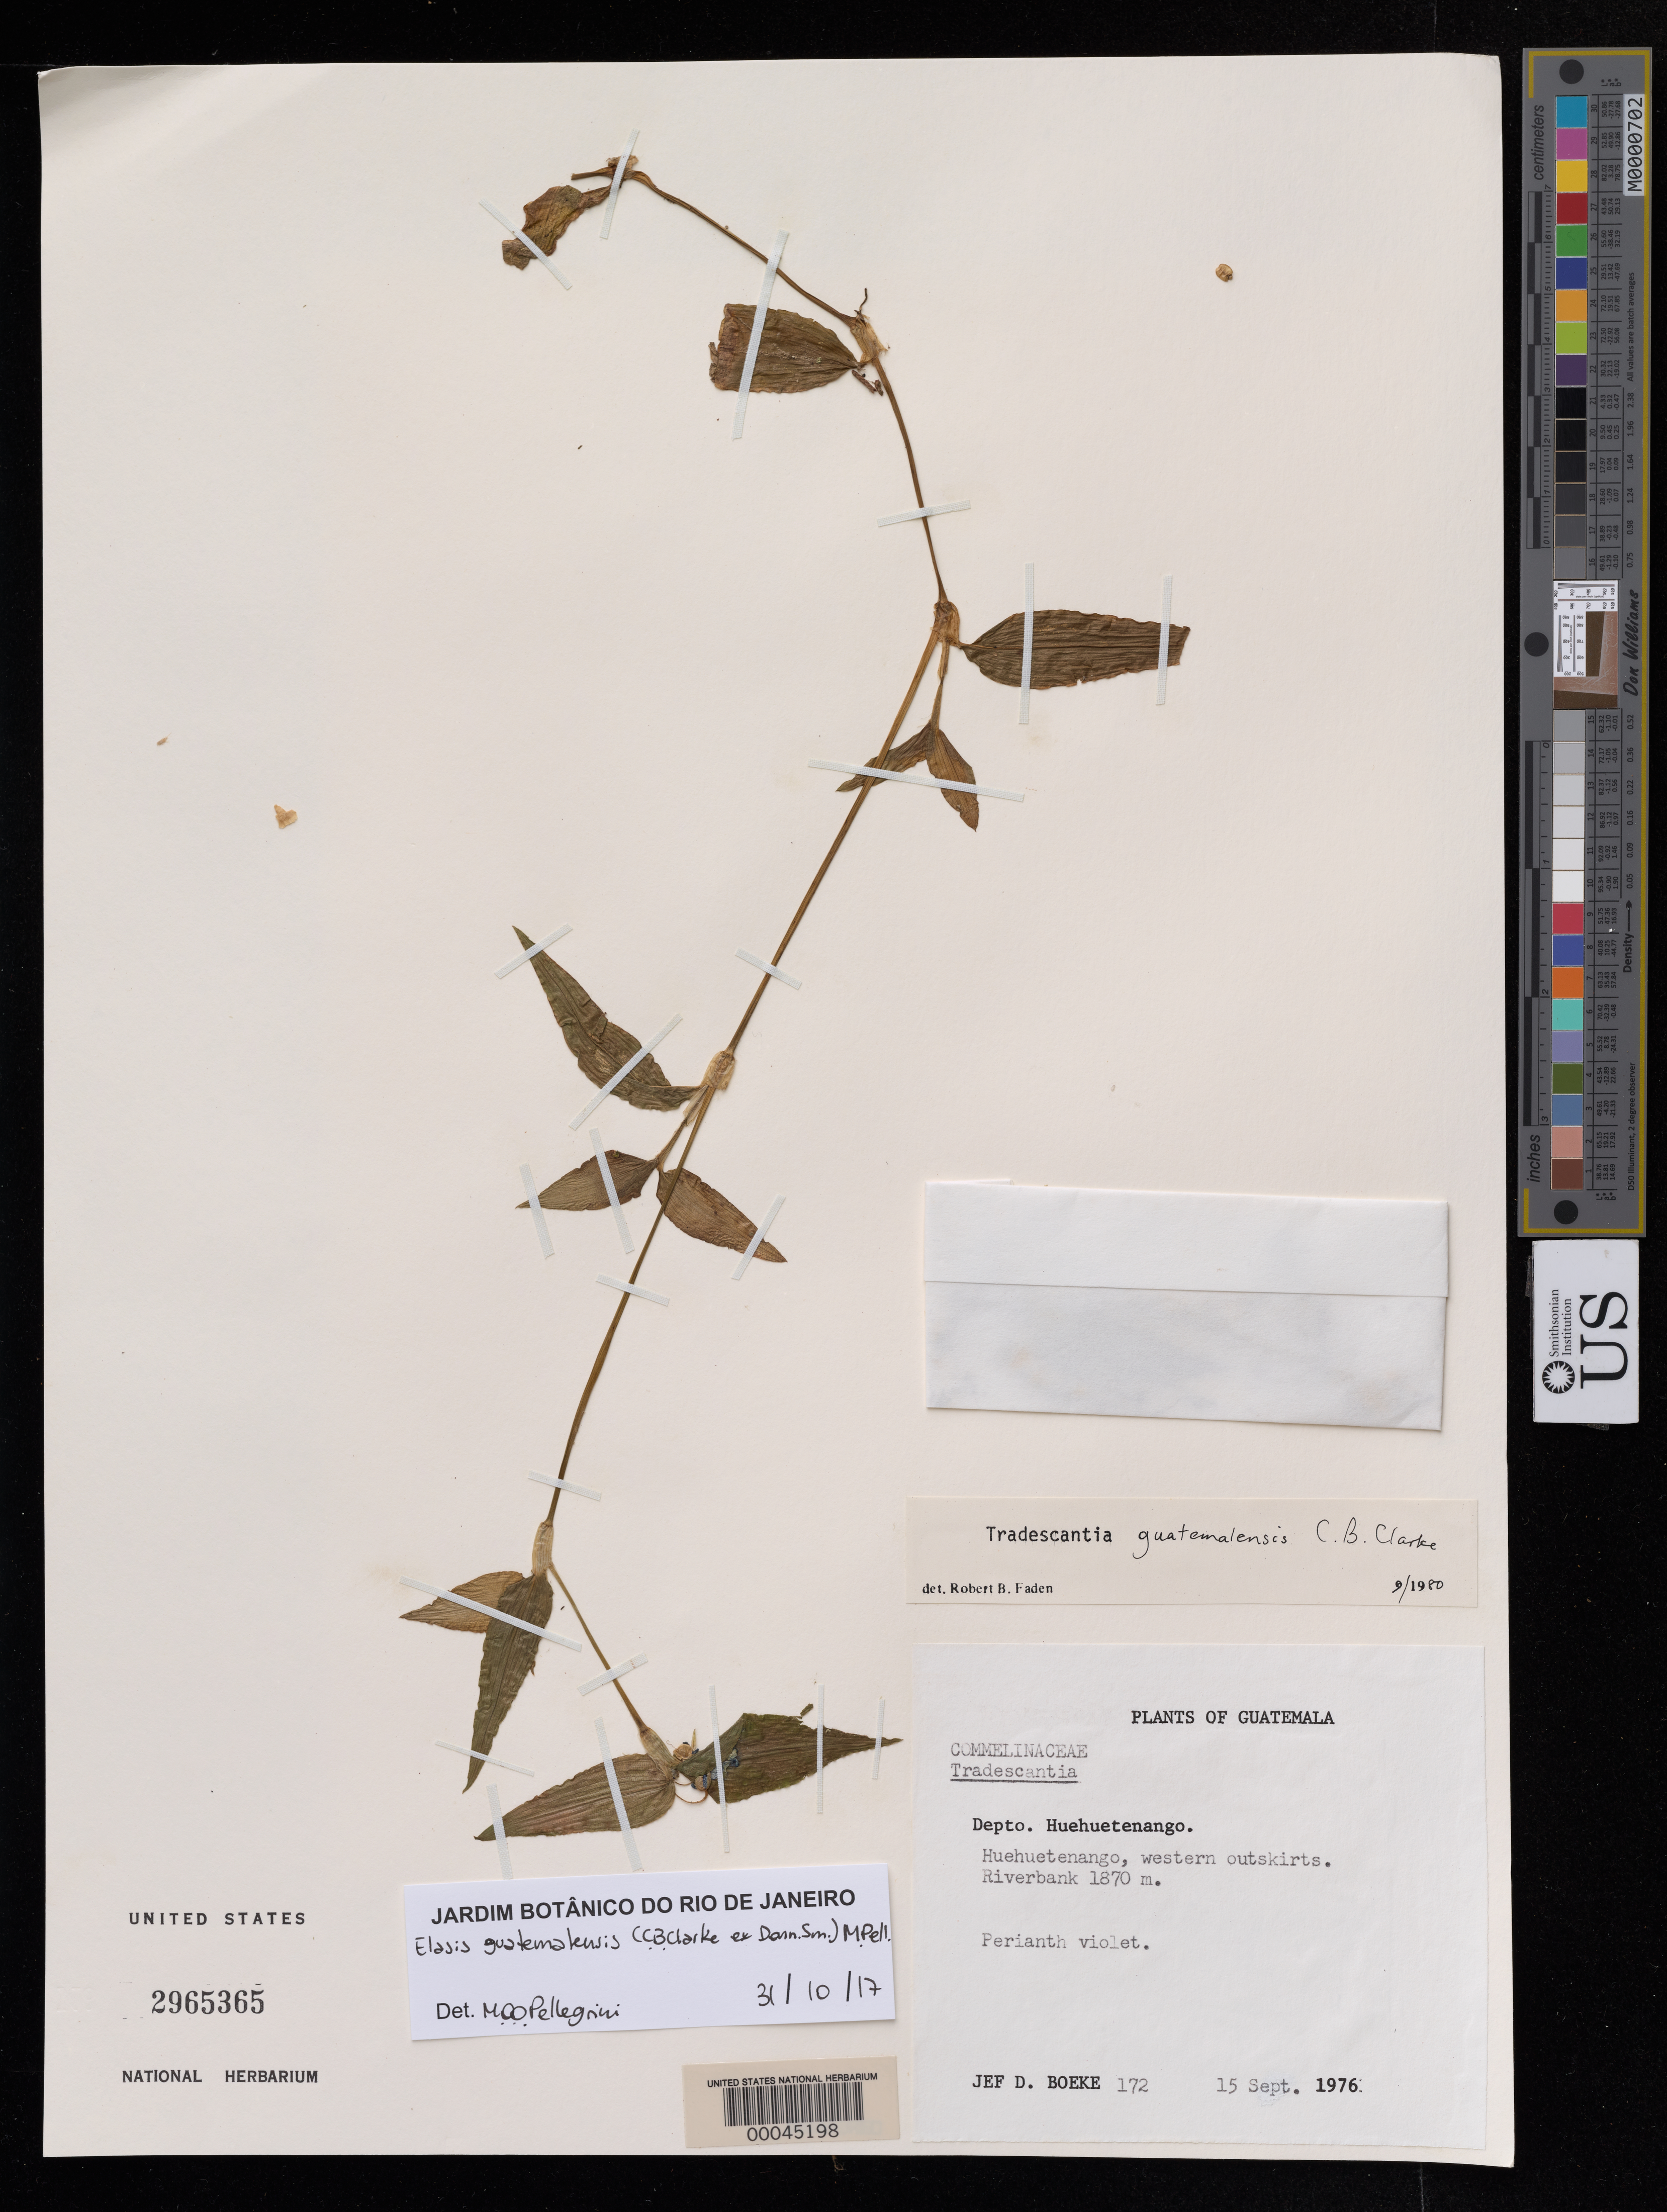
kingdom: Plantae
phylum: Tracheophyta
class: Liliopsida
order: Commelinales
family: Commelinaceae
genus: Elasis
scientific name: Elasis guatemalensis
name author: (C.B. Clarke ex Donn. Sm.) M. Pell.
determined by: Pellegrini, M. O. de Oliveira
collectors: J. D. Boeke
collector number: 172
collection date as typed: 15 Sep 1976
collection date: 1976-09-15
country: Guatemala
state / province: Huehuetenango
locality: Huehuetenango, western outskirts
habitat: Riverbank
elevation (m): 1870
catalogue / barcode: US 2965365